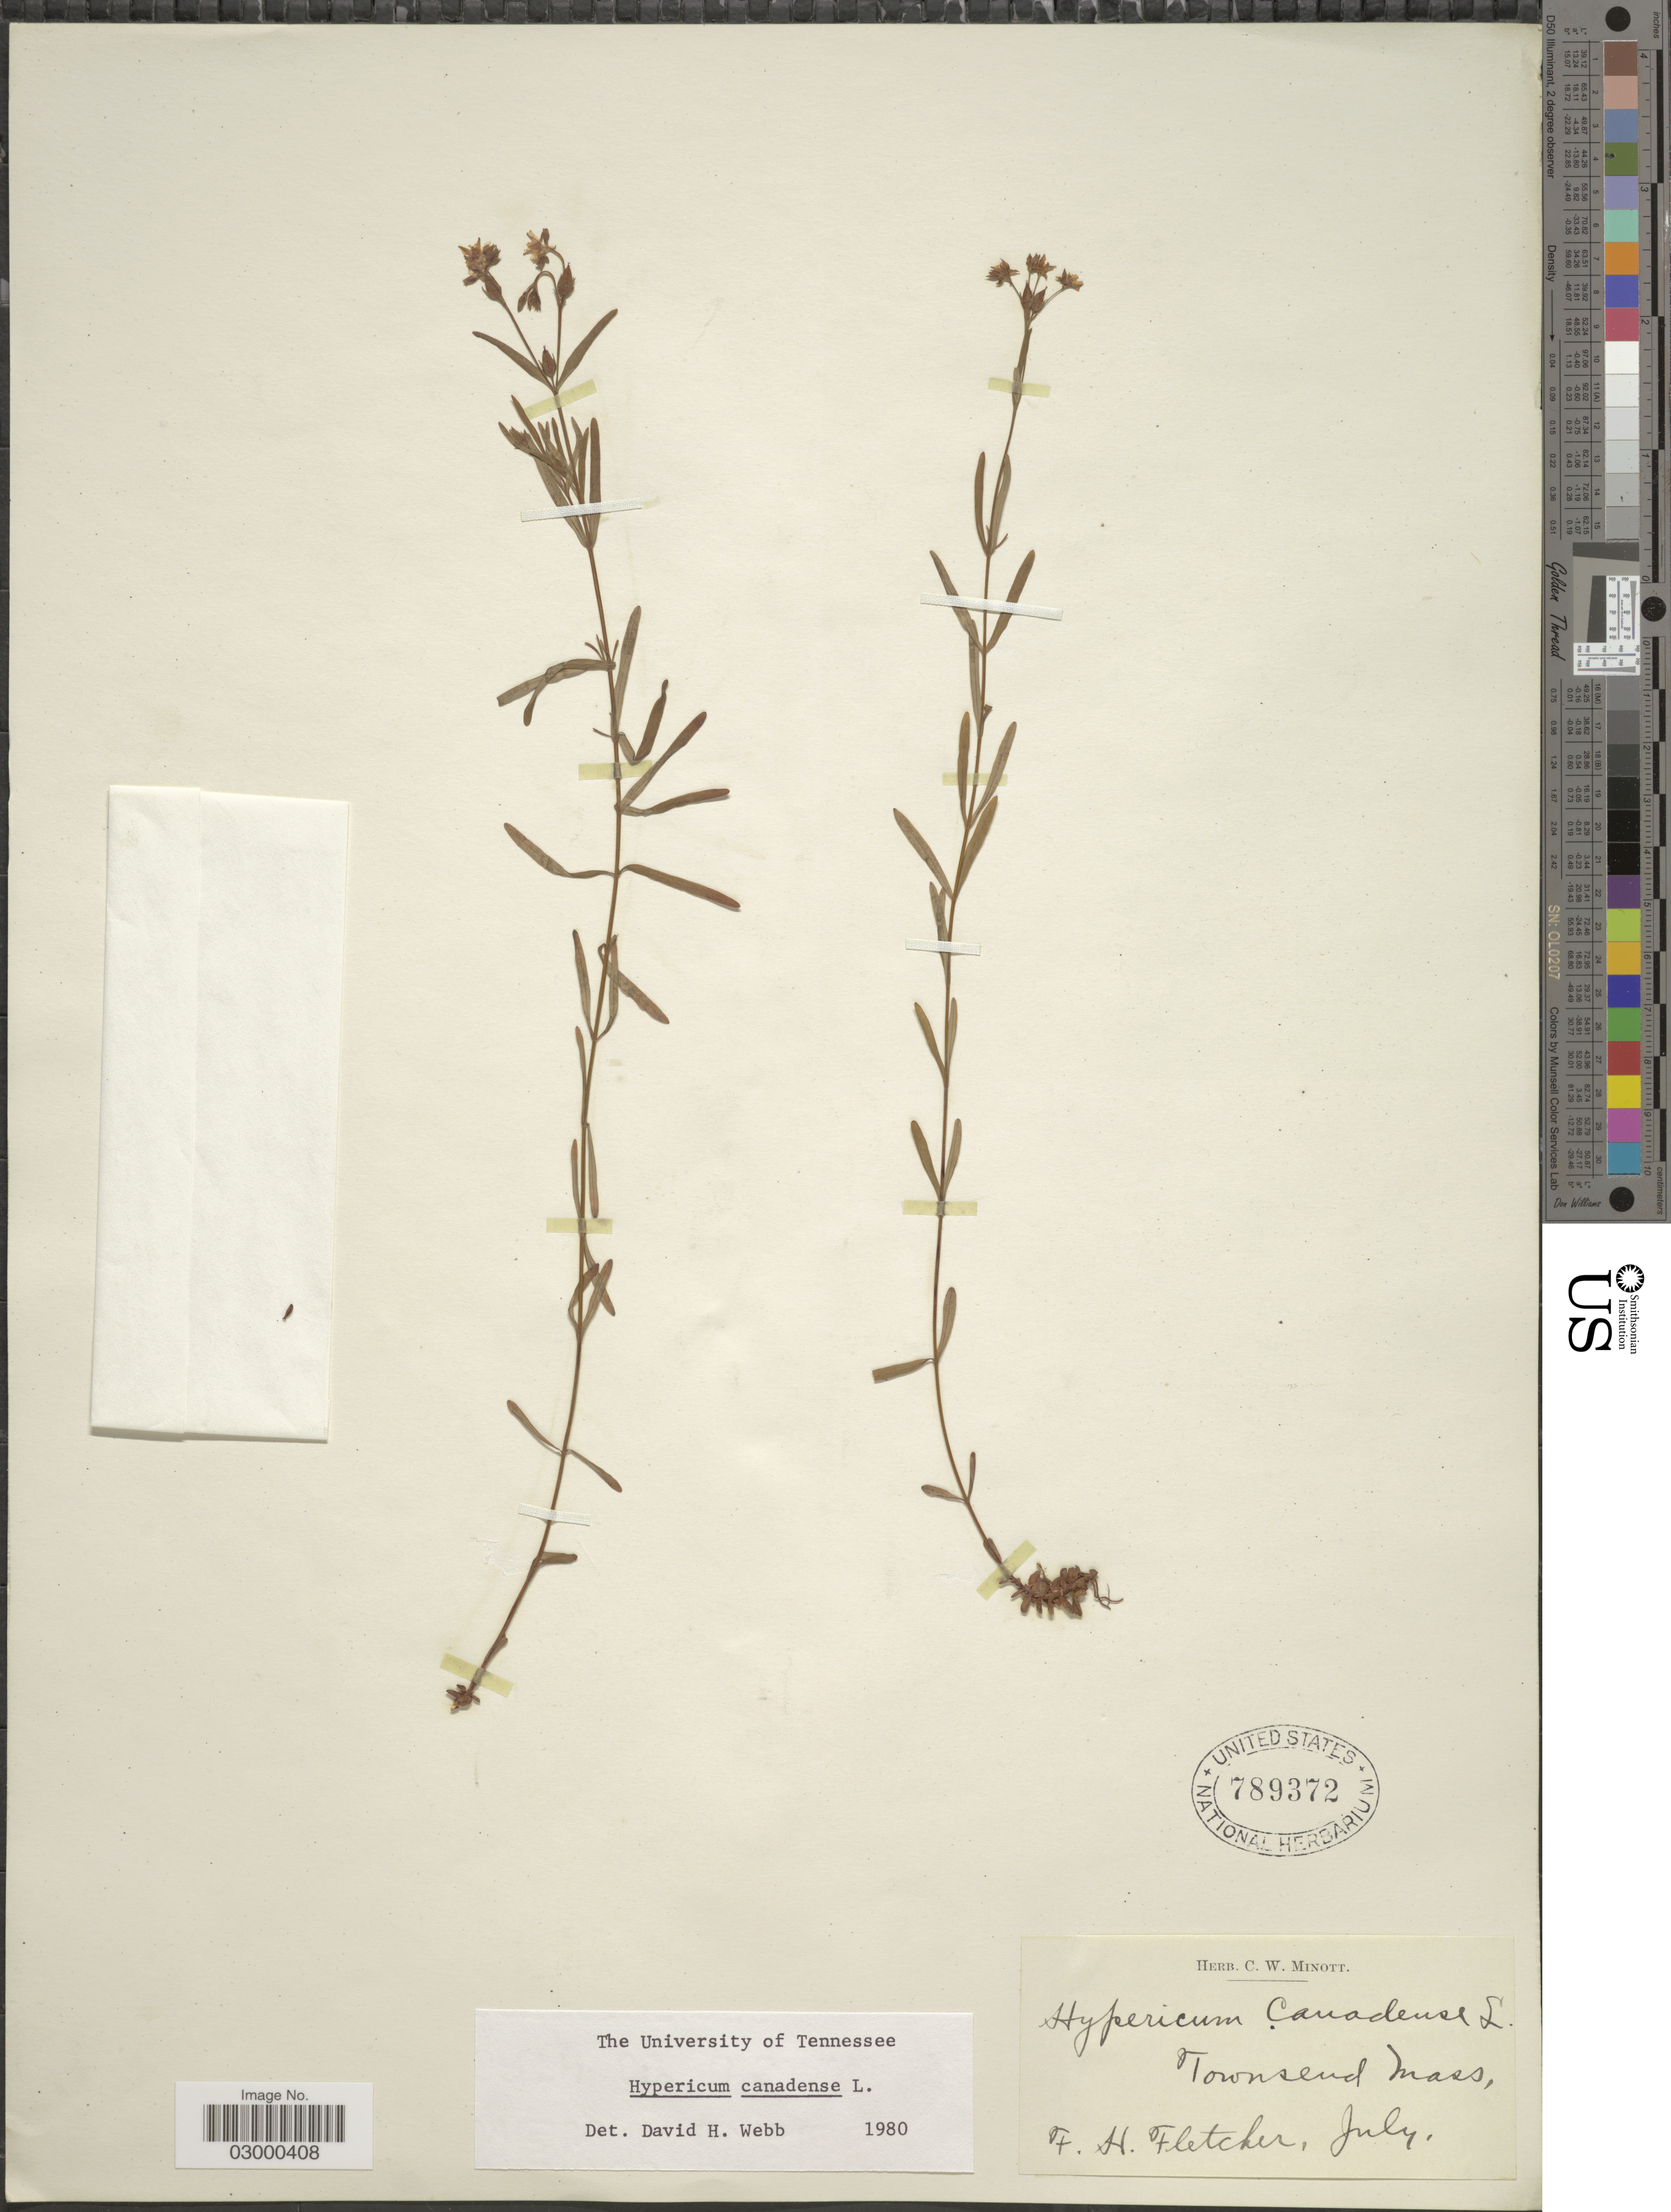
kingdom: Plantae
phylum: Tracheophyta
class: Magnoliopsida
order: Malpighiales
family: Hypericaceae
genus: Hypericum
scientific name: Hypericum canadense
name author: L.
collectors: F. Fletcher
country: United States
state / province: Massachusetts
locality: Townsend.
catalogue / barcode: US 789372